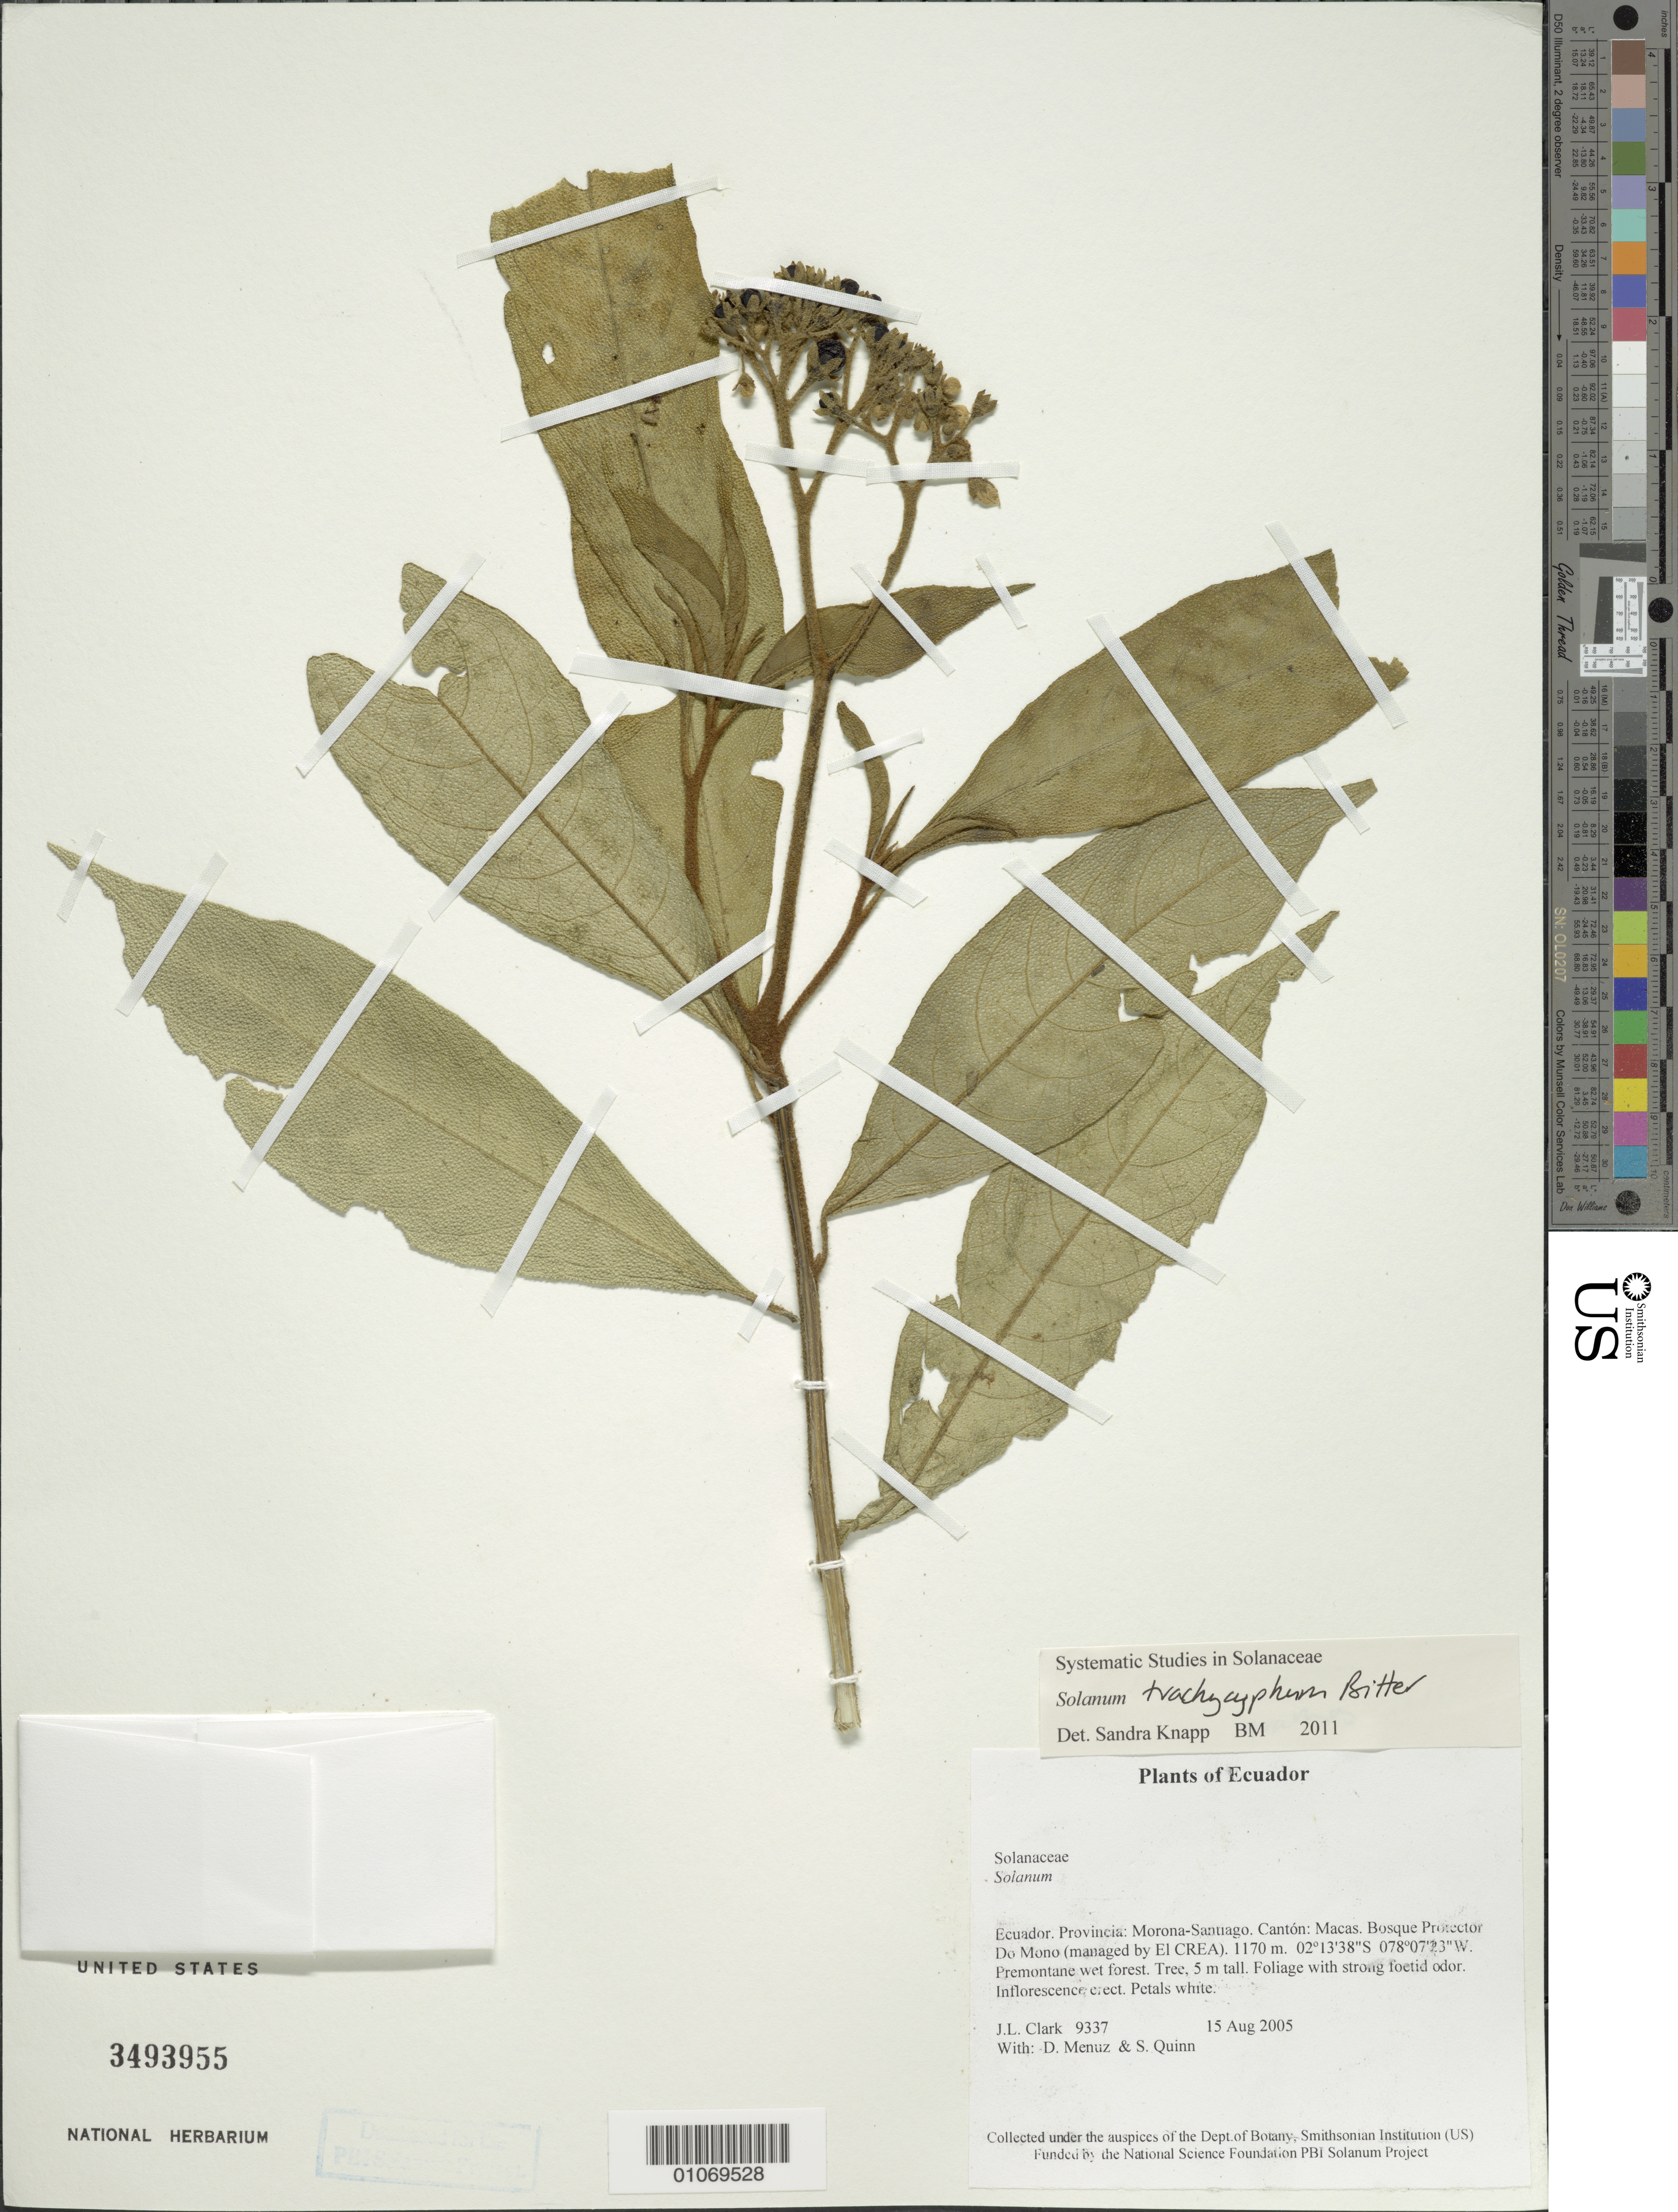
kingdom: Plantae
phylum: Tracheophyta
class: Magnoliopsida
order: Solanales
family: Solanaceae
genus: Solanum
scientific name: Solanum trachycyphum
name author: Bitter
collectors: J. L. Clark, D. Menuz & S. Quinn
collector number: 9337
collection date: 2005-08-15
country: Ecuador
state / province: Morona-Santiago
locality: Cantón: Macas, Bosque Protector Do.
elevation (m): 1170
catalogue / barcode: US 3493955